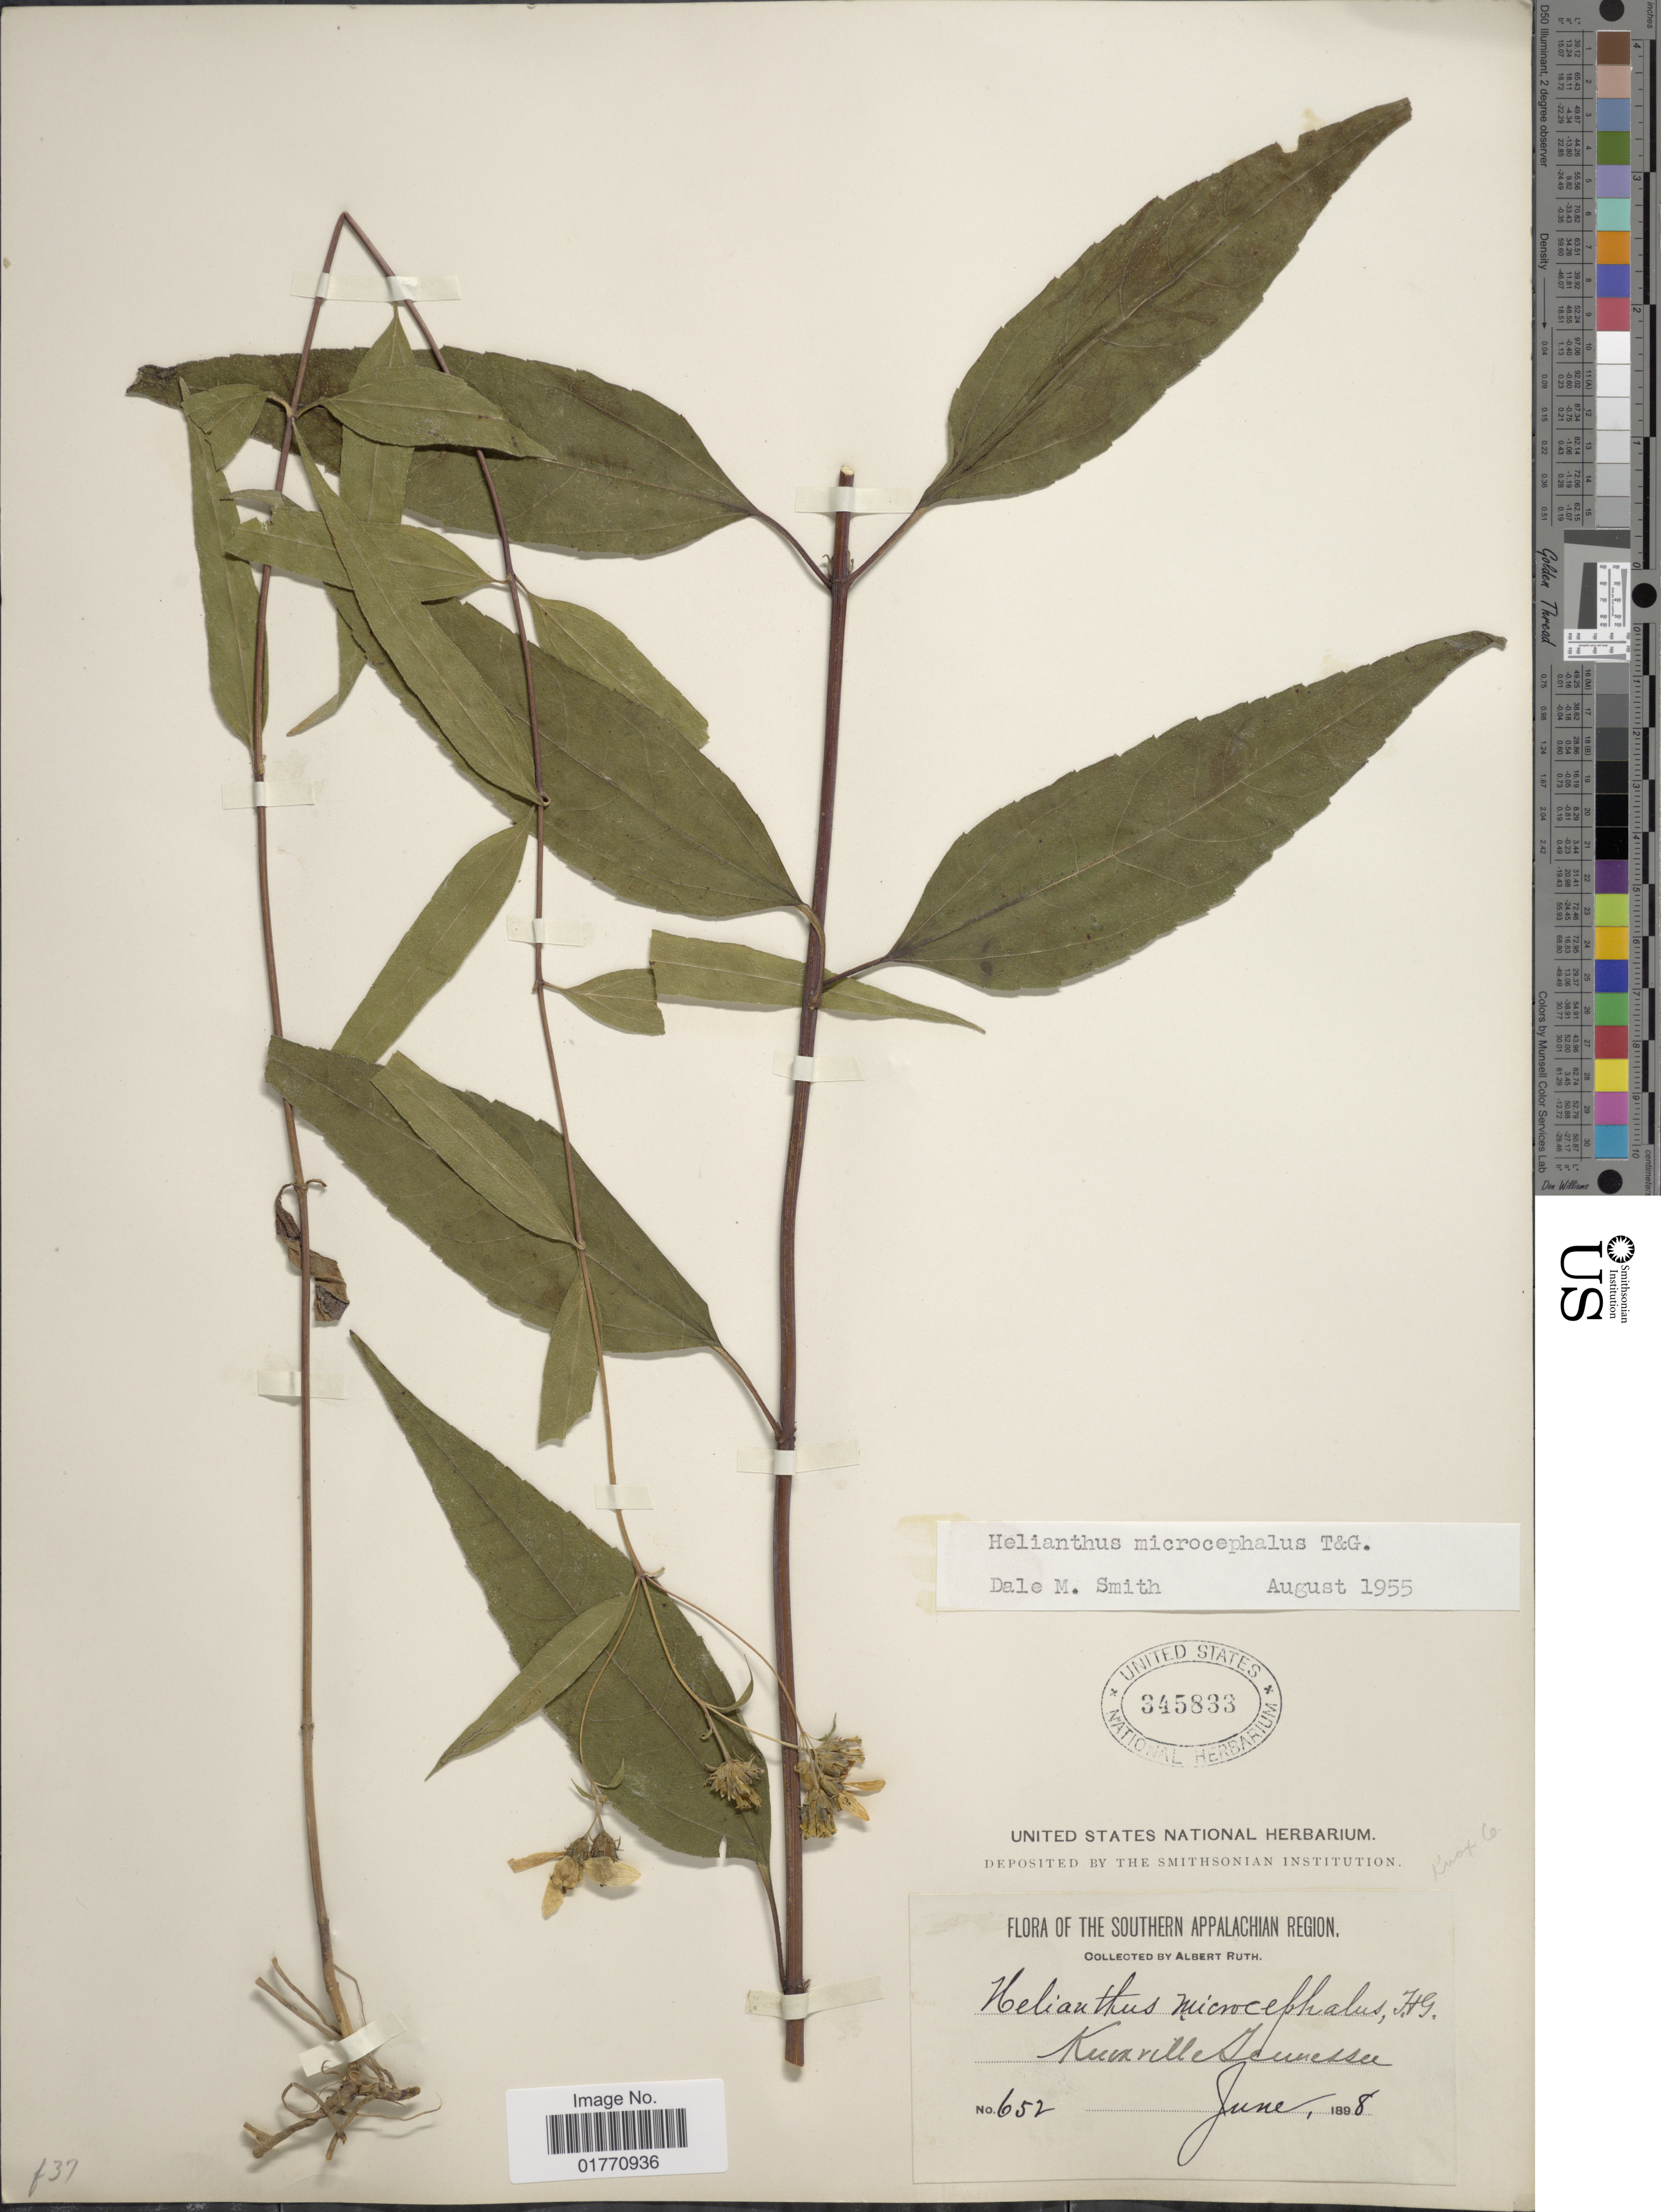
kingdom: Plantae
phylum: Tracheophyta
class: Magnoliopsida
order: Asterales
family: Asteraceae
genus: Helianthus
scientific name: Helianthus microcephalus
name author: Torr. & A. Gray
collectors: A. Ruth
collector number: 652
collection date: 1898-06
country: United States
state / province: Tennessee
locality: The Southern Appalachian Region, Knoxville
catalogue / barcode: US 345833